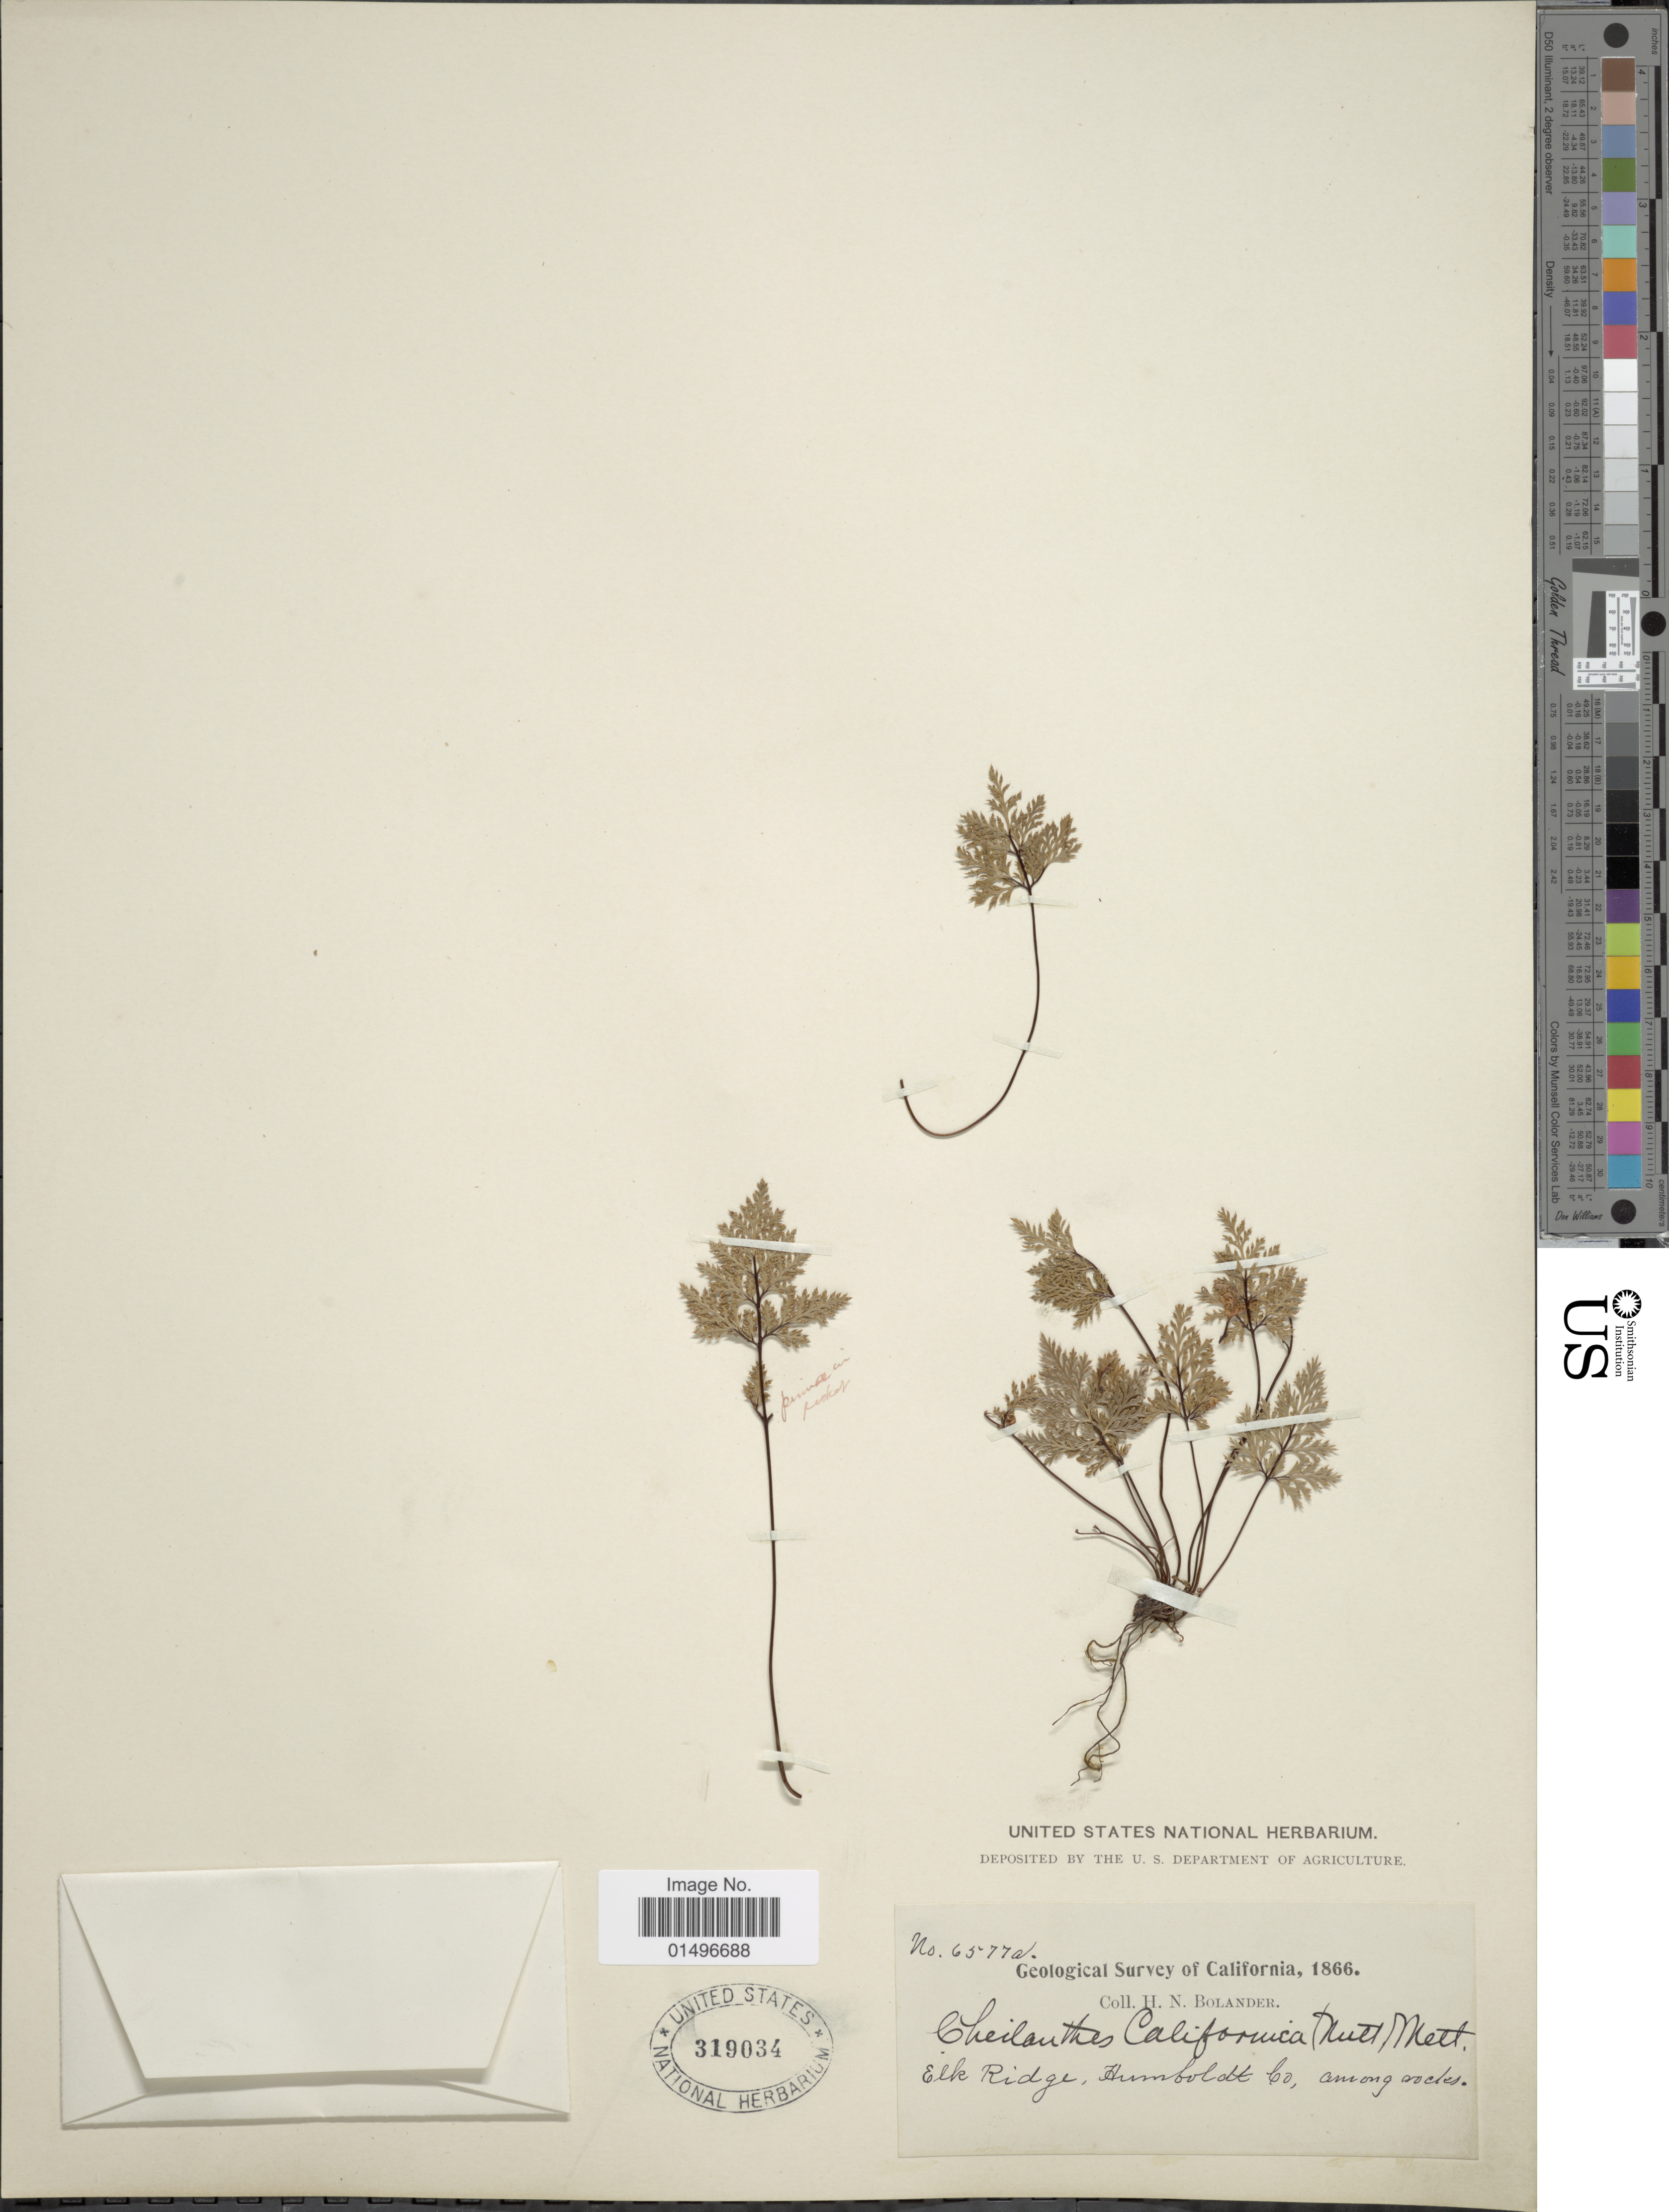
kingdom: Plantae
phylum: Tracheophyta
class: Polypodiopsida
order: Polypodiales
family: Pteridaceae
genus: Aspidotis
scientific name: Aspidotis californica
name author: (Hook.) Nutt. ex Copel.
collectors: H. Bolander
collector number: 6577s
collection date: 1866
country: United States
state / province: California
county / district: Humboldt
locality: California, Elk Ridge, Humboldt Co.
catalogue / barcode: US 319034